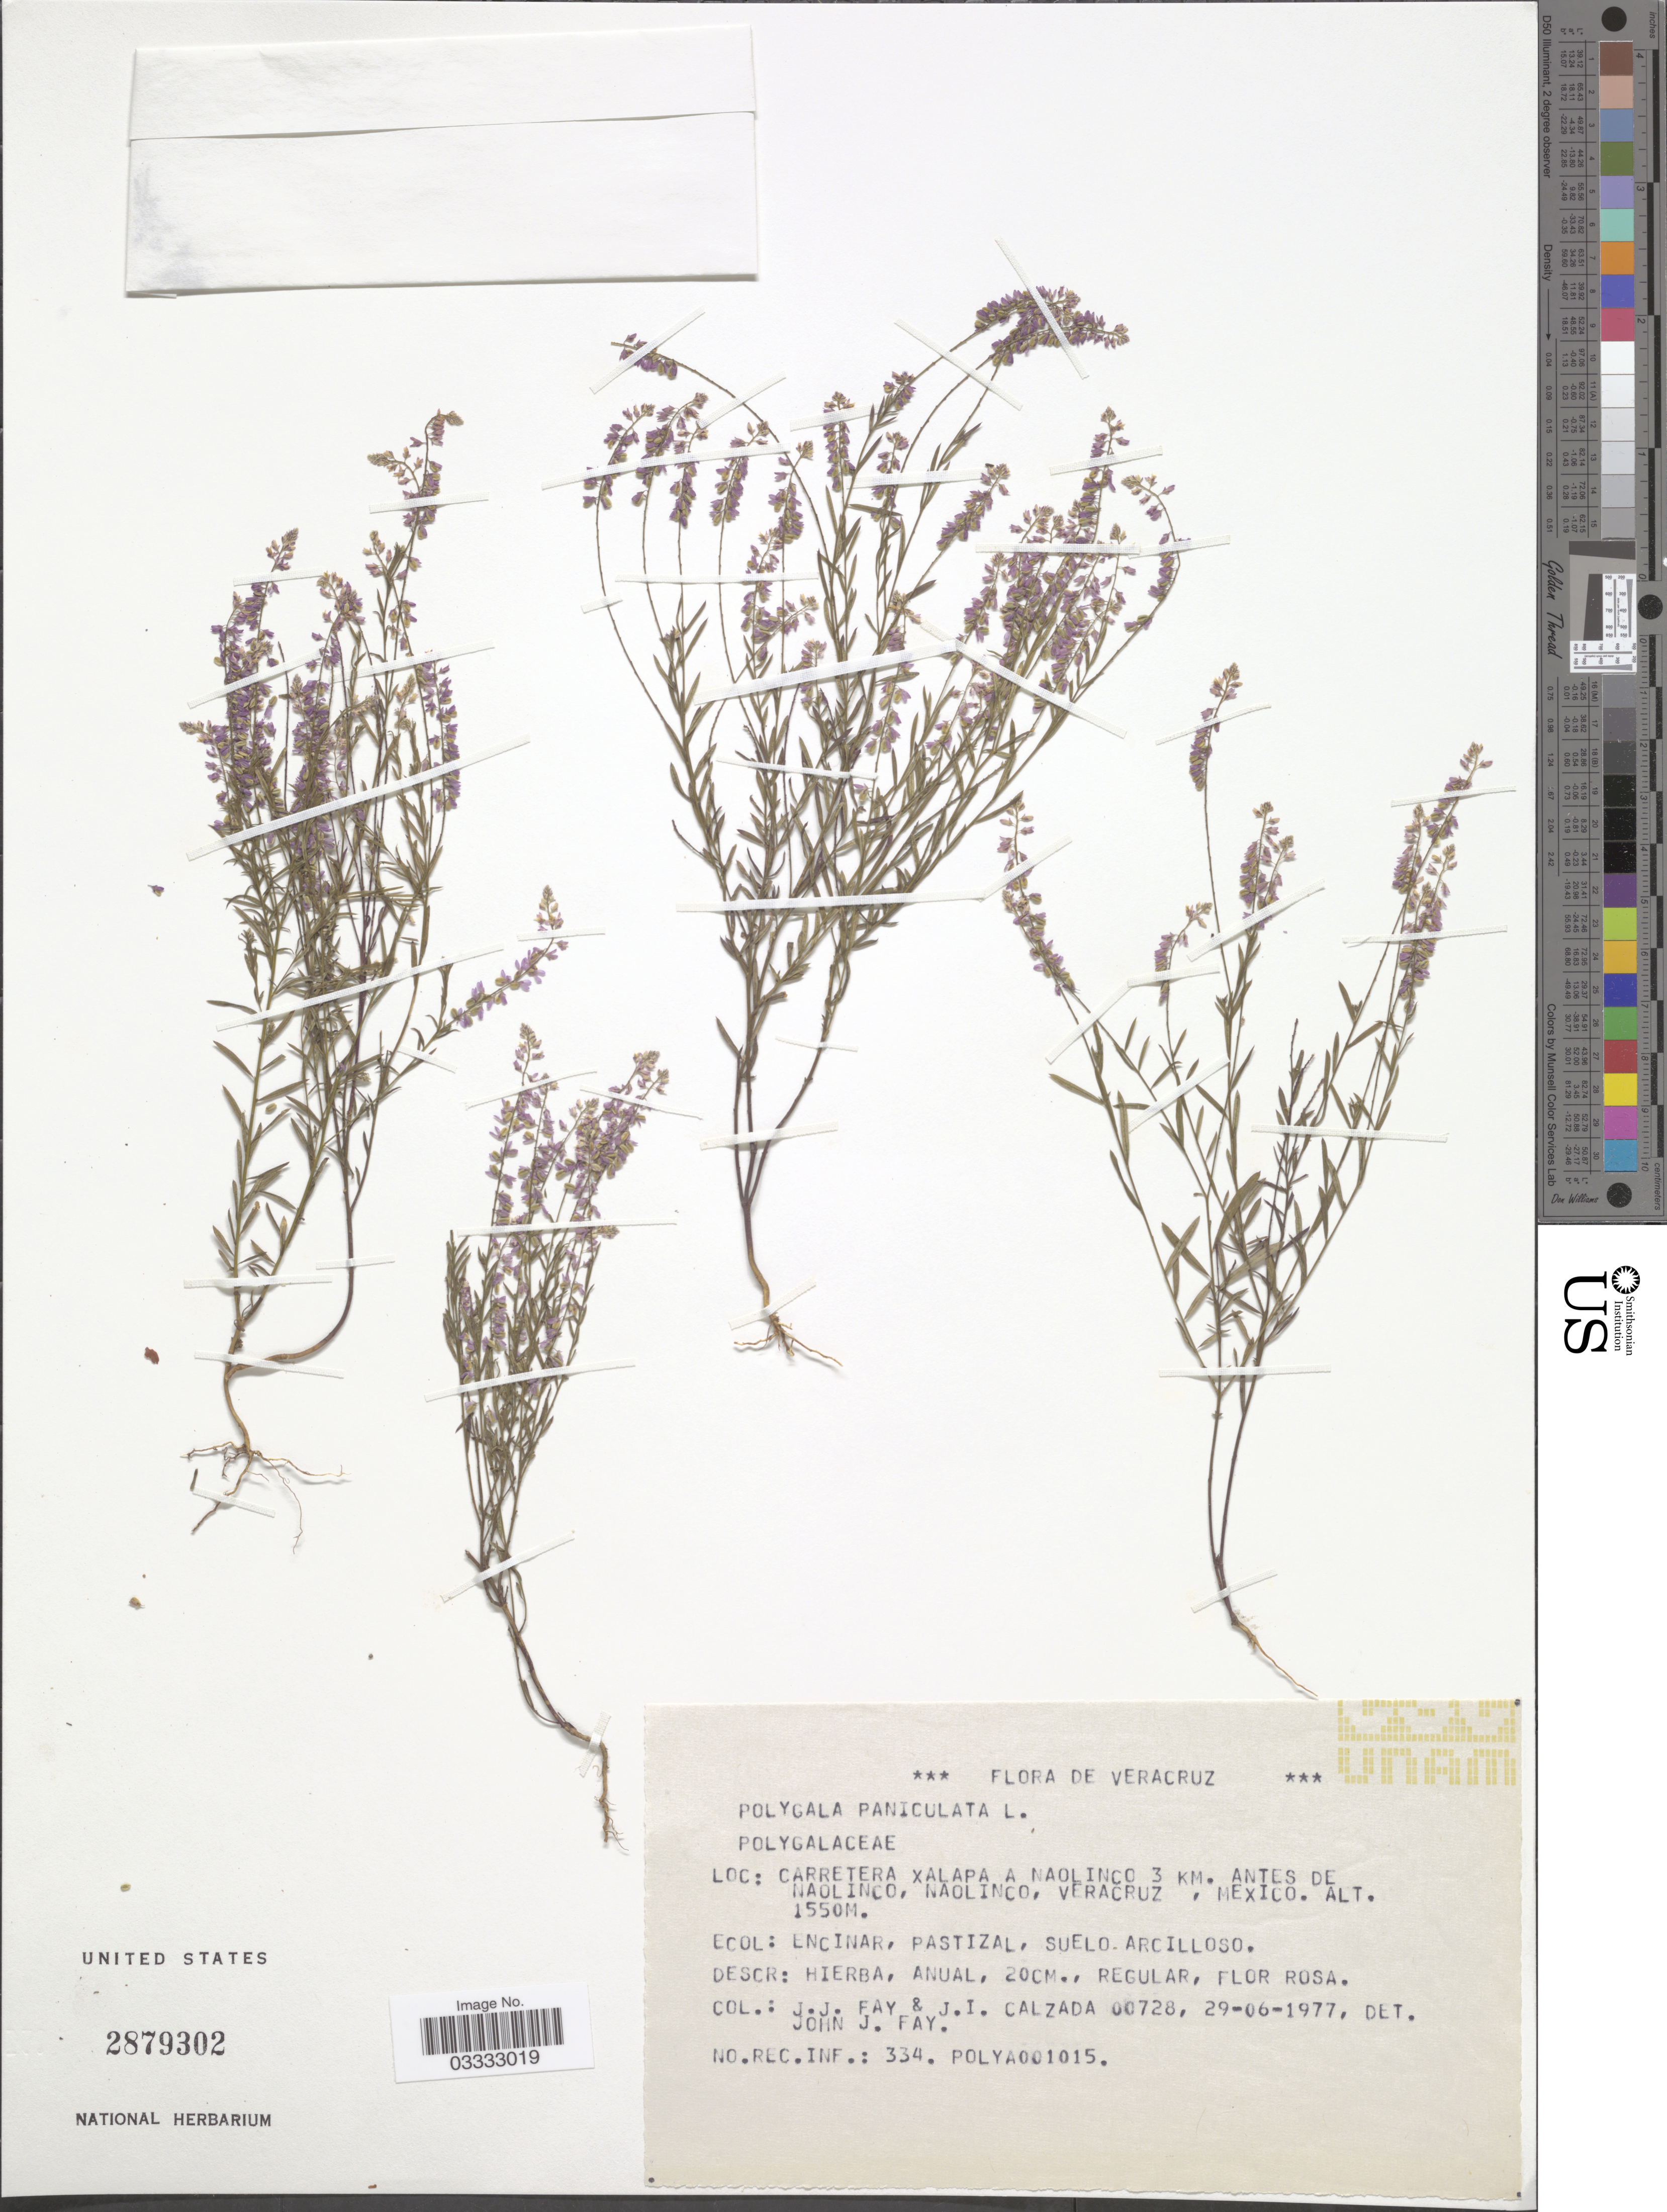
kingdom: Plantae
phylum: Tracheophyta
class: Magnoliopsida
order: Fabales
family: Polygalaceae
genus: Polygala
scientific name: Polygala paniculata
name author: L.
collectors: J. Fay & J. I. Calzada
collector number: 00728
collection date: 1977-06-29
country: Mexico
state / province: Veracruz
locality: Veracruz. Carretera Xalapa a Naolinco 3 Km. antes de Naolinco, Naolinco.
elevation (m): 1550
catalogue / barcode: US 2879302